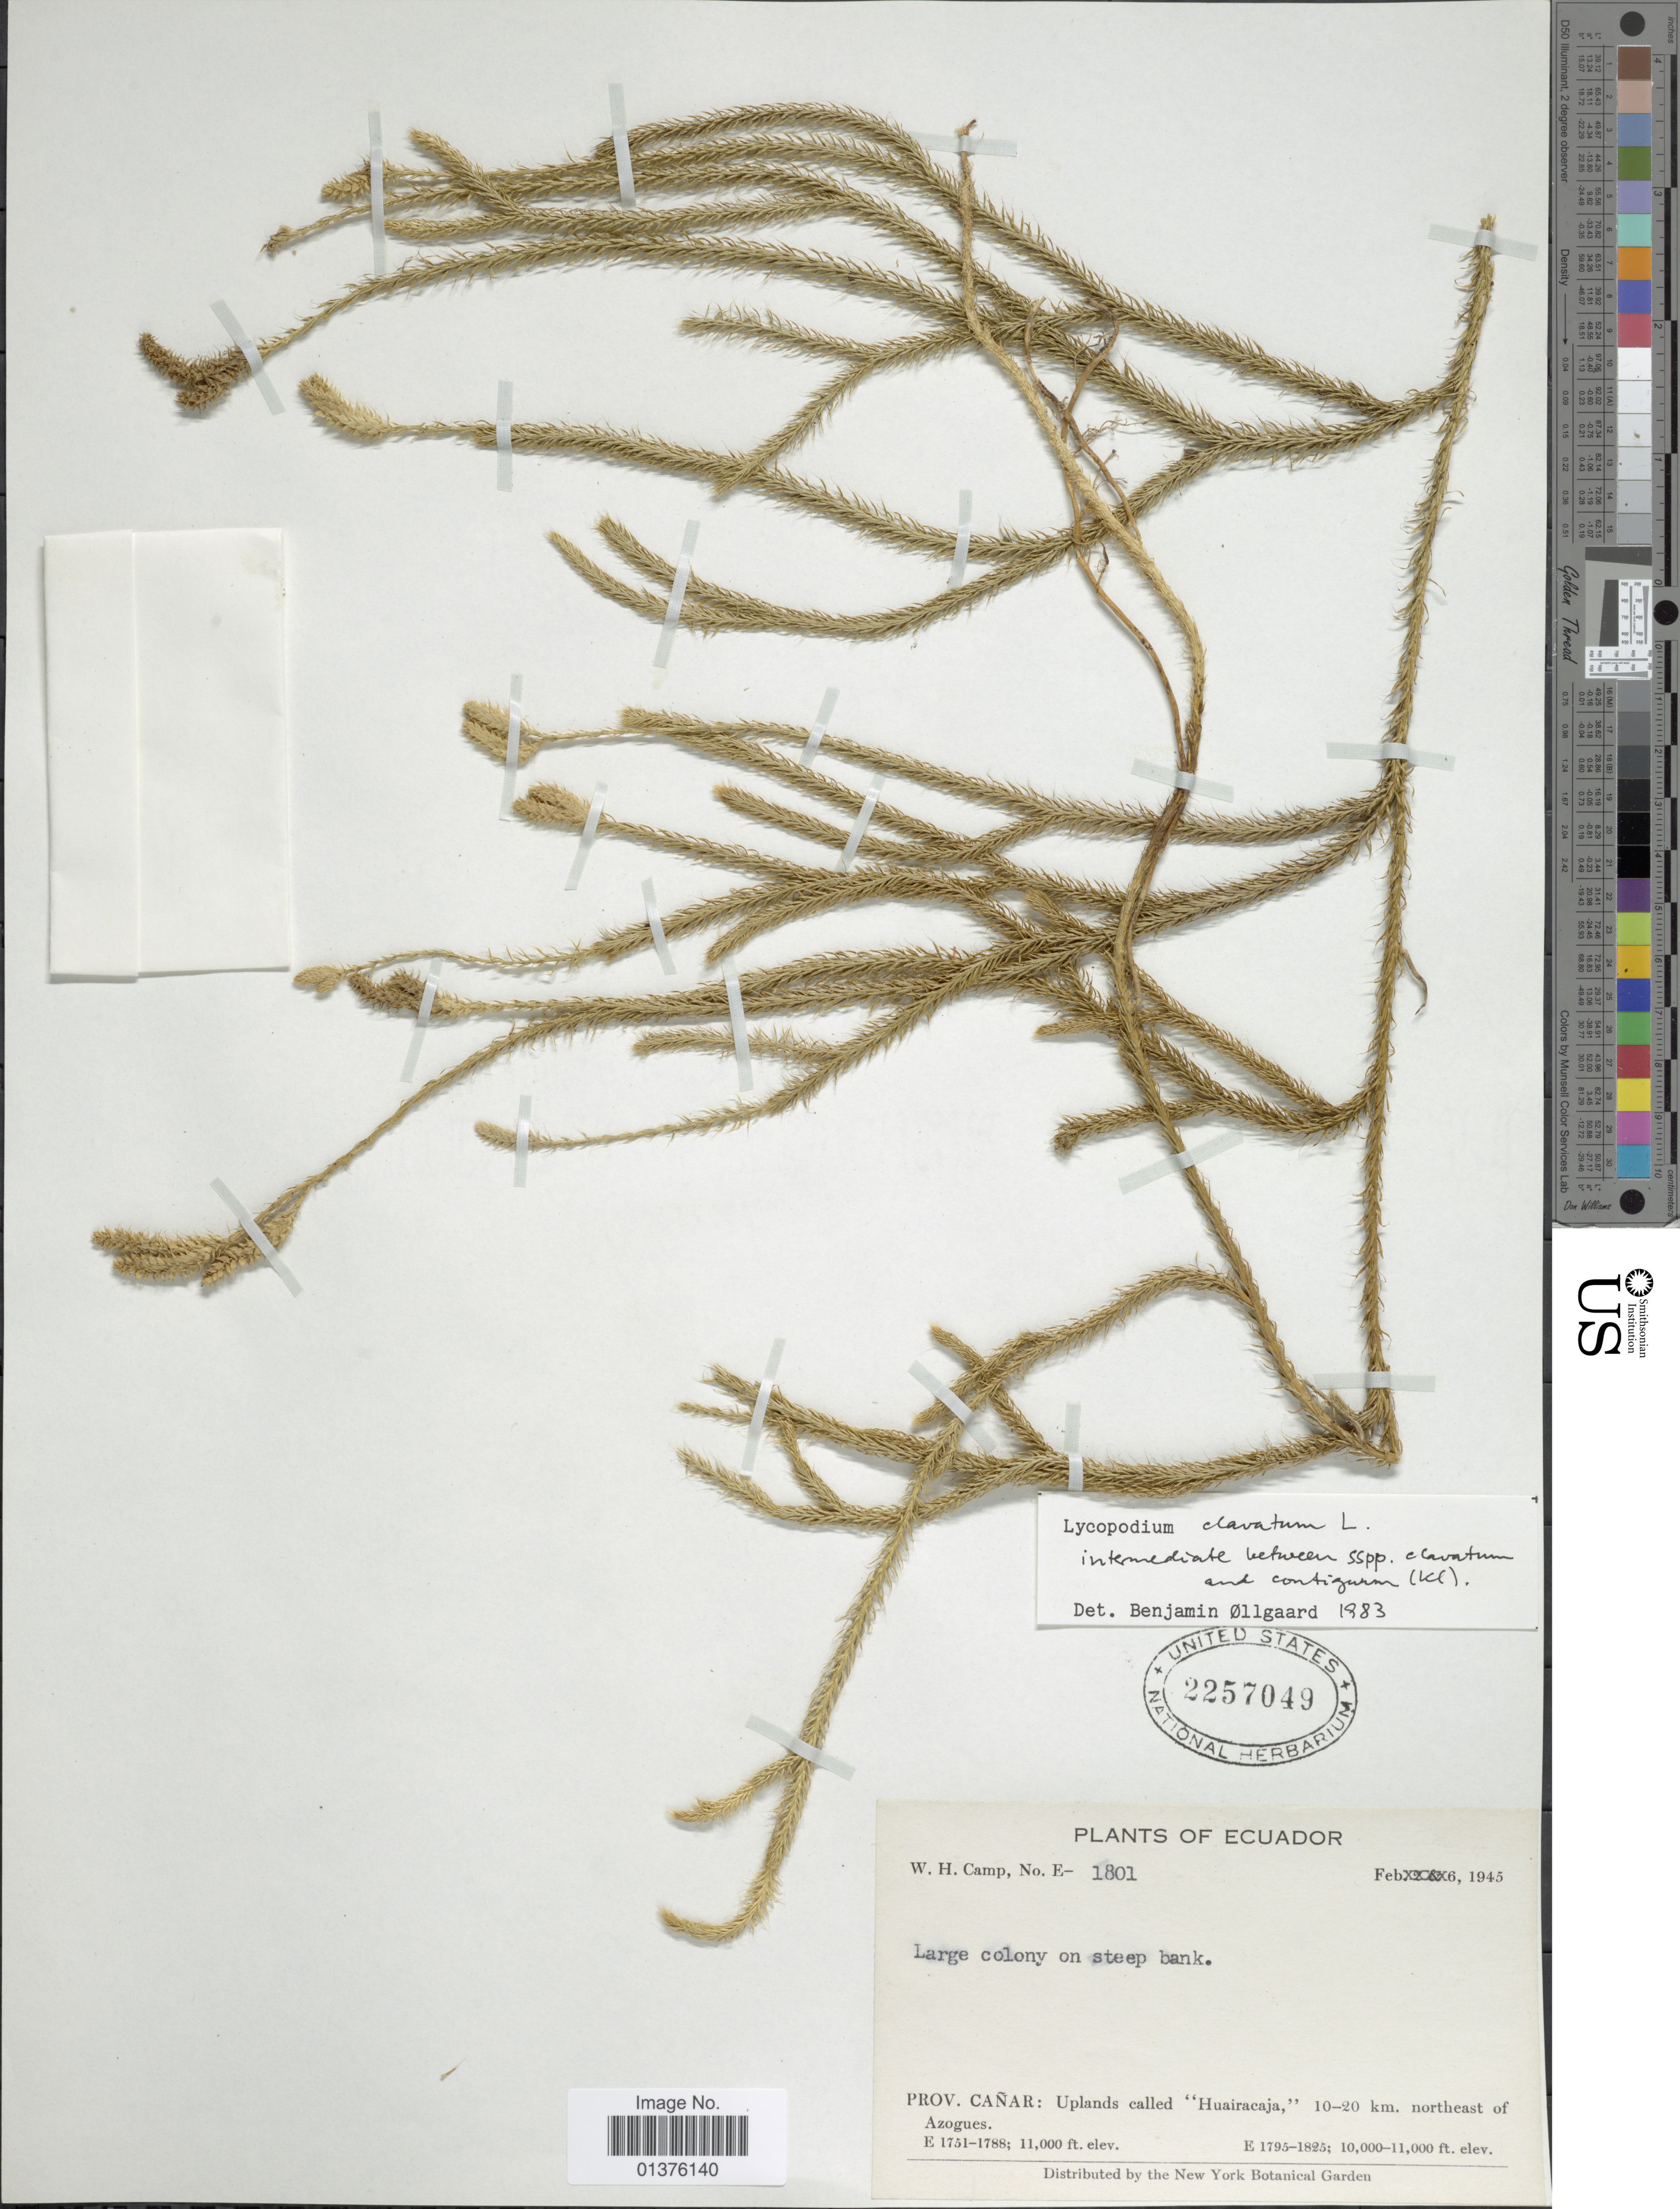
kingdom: Plantae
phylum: Tracheophyta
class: Lycopodiopsida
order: Lycopodiales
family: Lycopodiaceae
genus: Lycopodium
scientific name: Lycopodium clavatum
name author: L.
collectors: W. H. Camp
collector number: E-1801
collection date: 1945-02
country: Ecuador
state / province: Cañar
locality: Uplands called "Huairacaja"10-20 km northeast of Azogues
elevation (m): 3353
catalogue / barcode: US 2257049